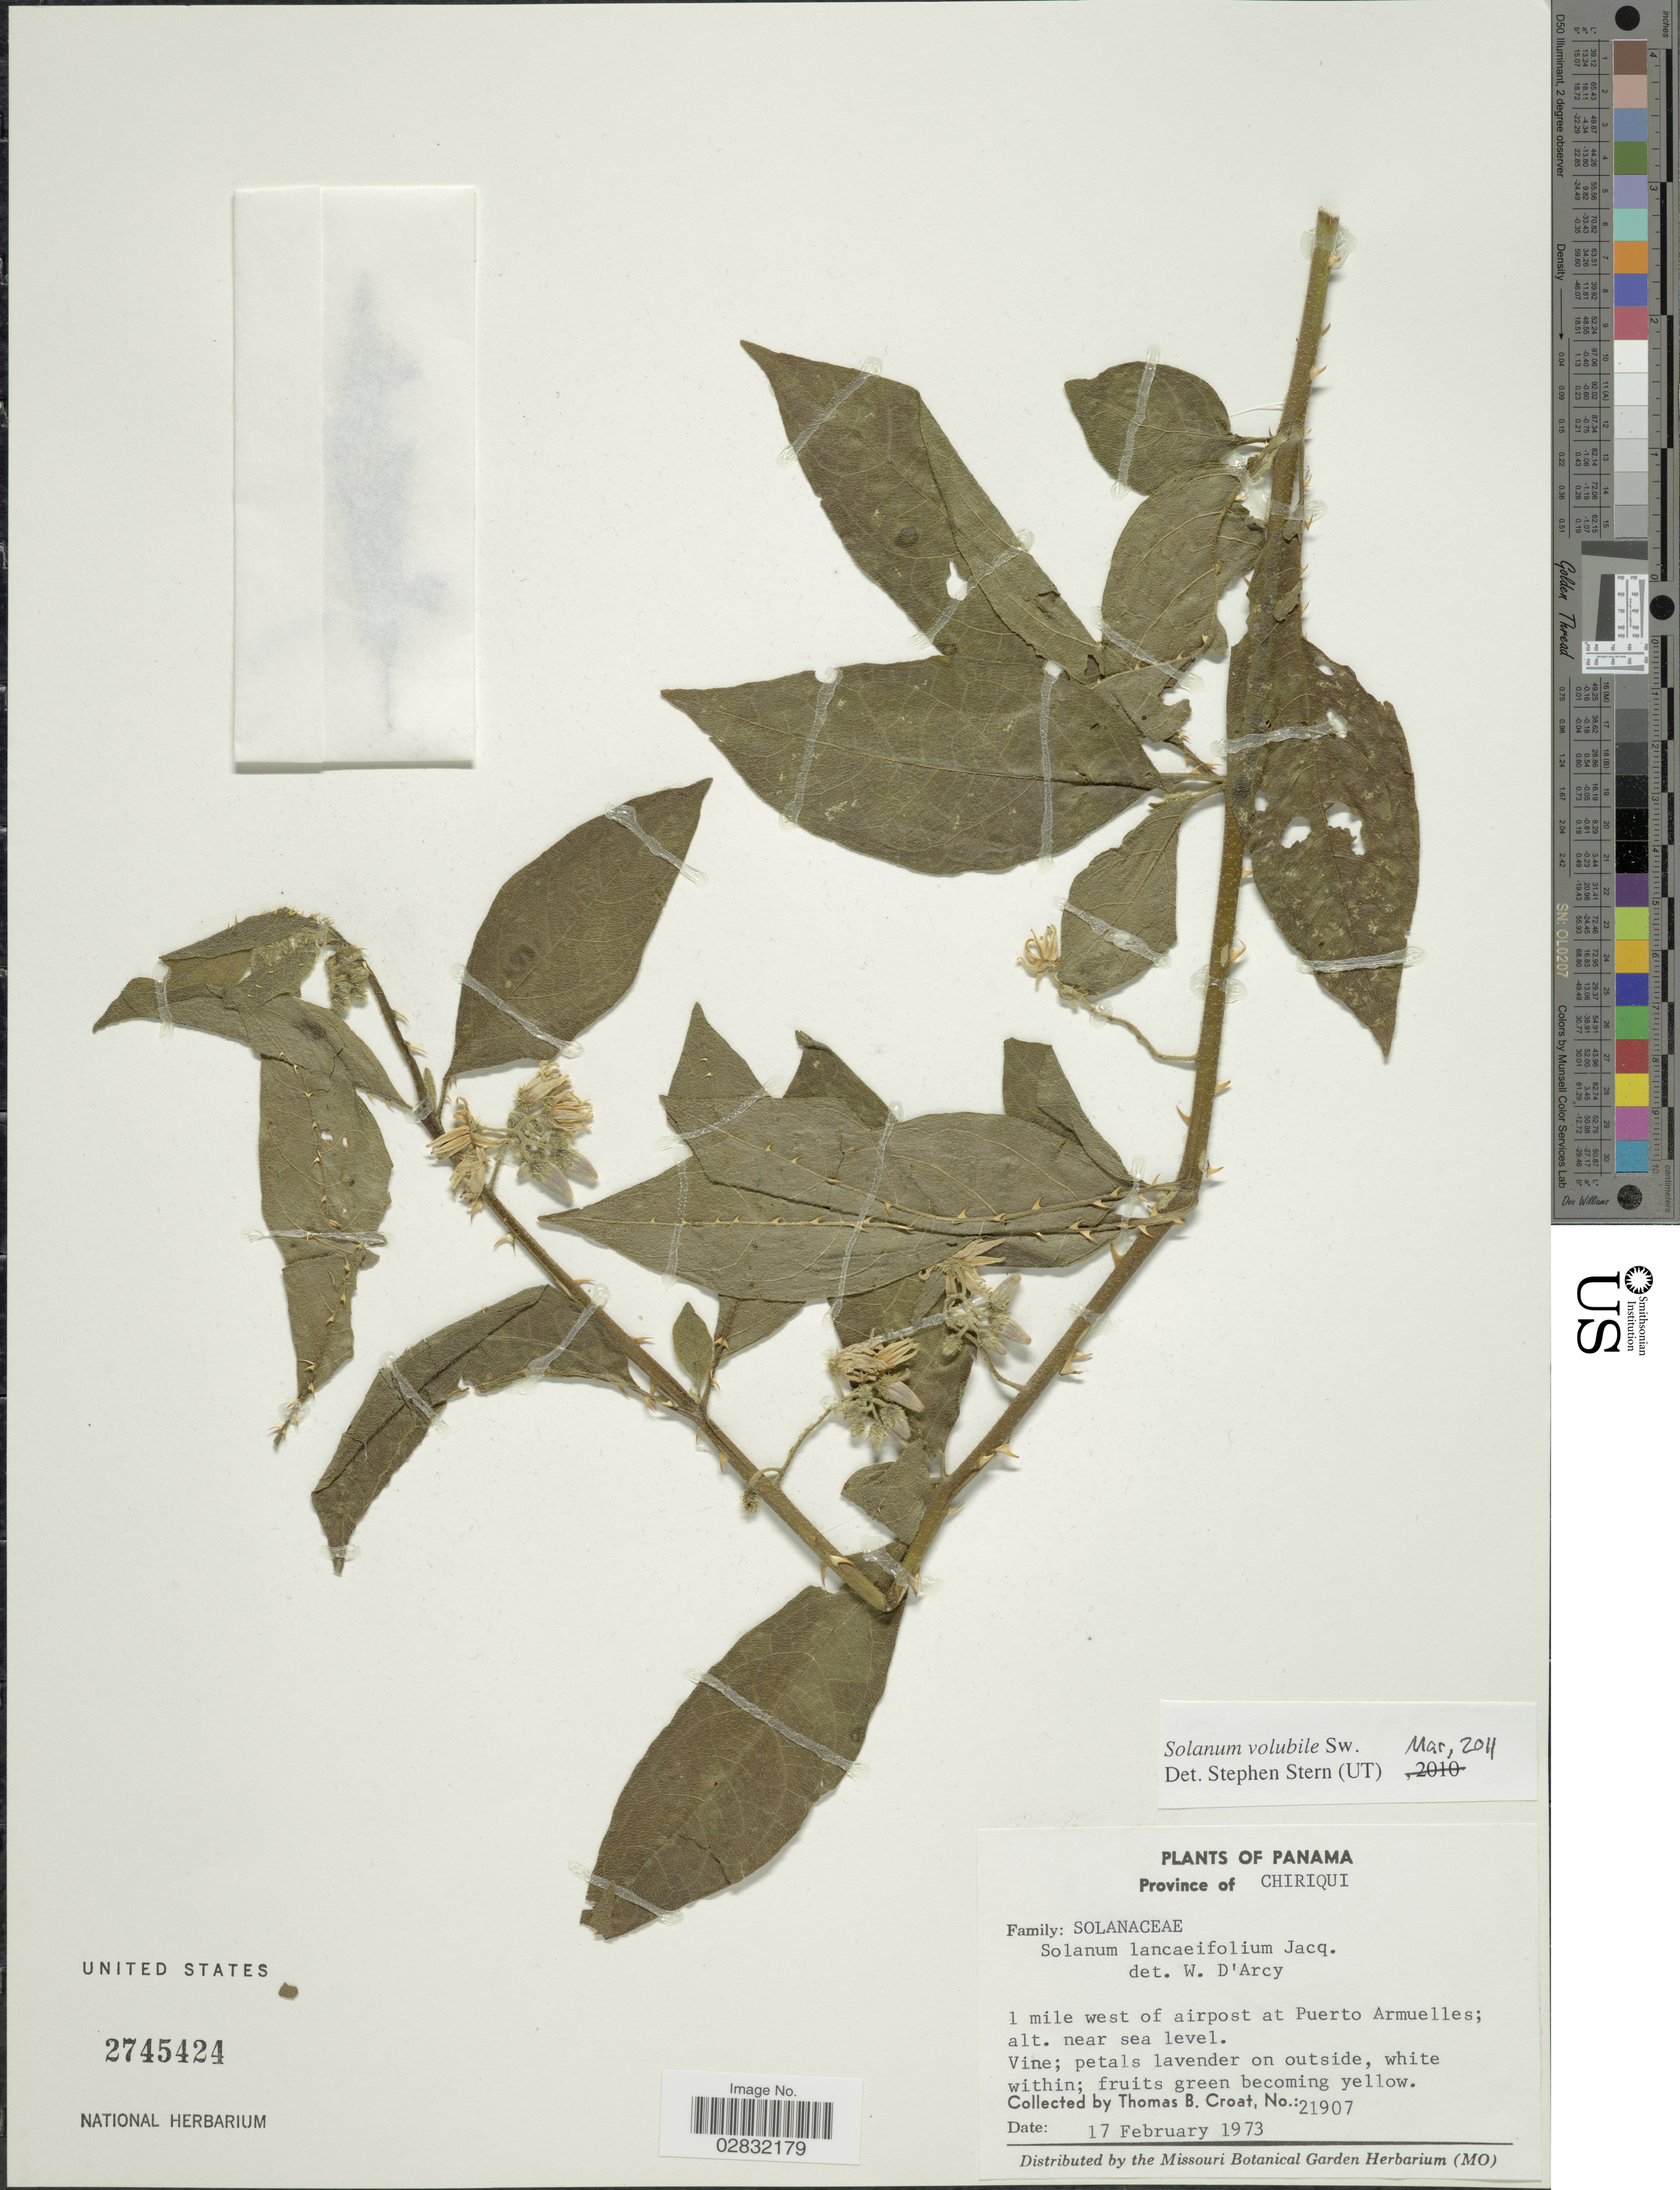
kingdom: Plantae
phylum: Tracheophyta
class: Magnoliopsida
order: Solanales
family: Solanaceae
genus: Solanum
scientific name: Solanum volubile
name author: Sw.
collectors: T. B. Croat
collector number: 21907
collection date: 1973-02-17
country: Panama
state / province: Chiriqui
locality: Province of Chiriqui, 1 mile west of airpost at Puerto Armuelles.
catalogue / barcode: US 2745424